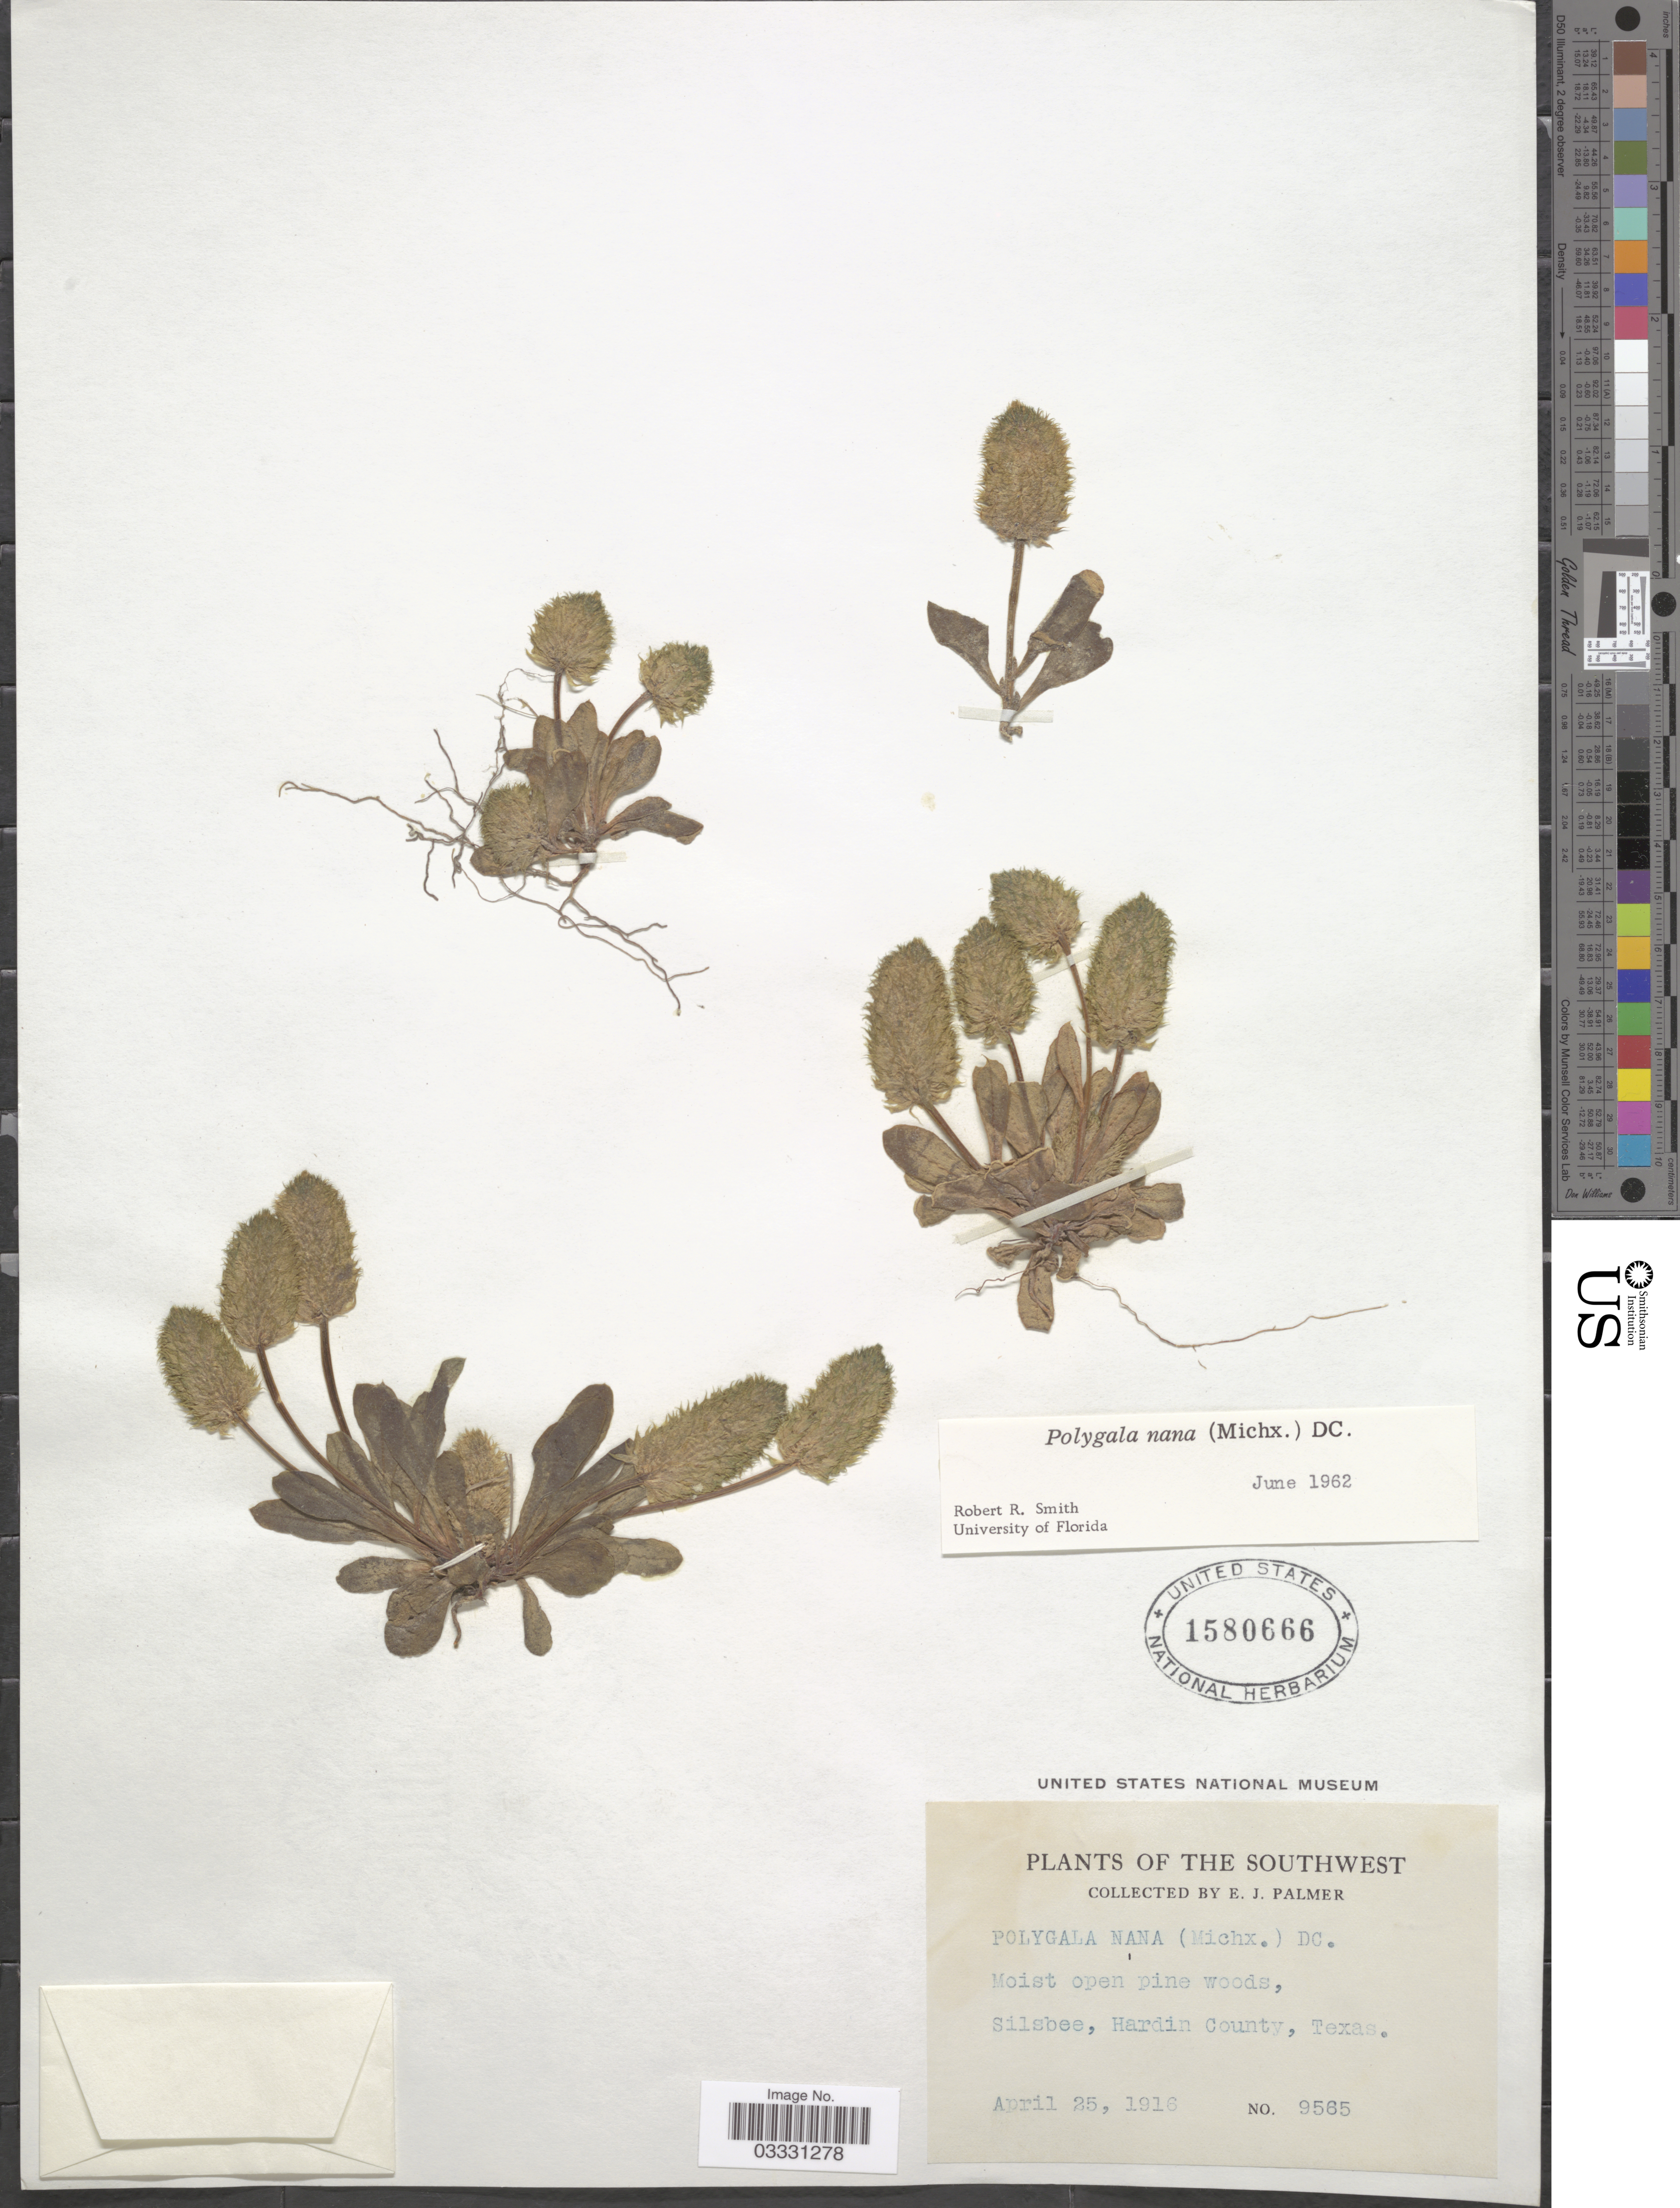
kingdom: Plantae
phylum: Tracheophyta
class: Magnoliopsida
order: Fabales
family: Polygalaceae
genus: Polygala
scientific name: Polygala nana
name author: (Michx.) DC.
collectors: E. J. Palmer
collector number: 9565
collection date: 1916-04-25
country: United States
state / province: Texas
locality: The Southwest. Silsbee, Hardin County.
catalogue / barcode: US 1580666